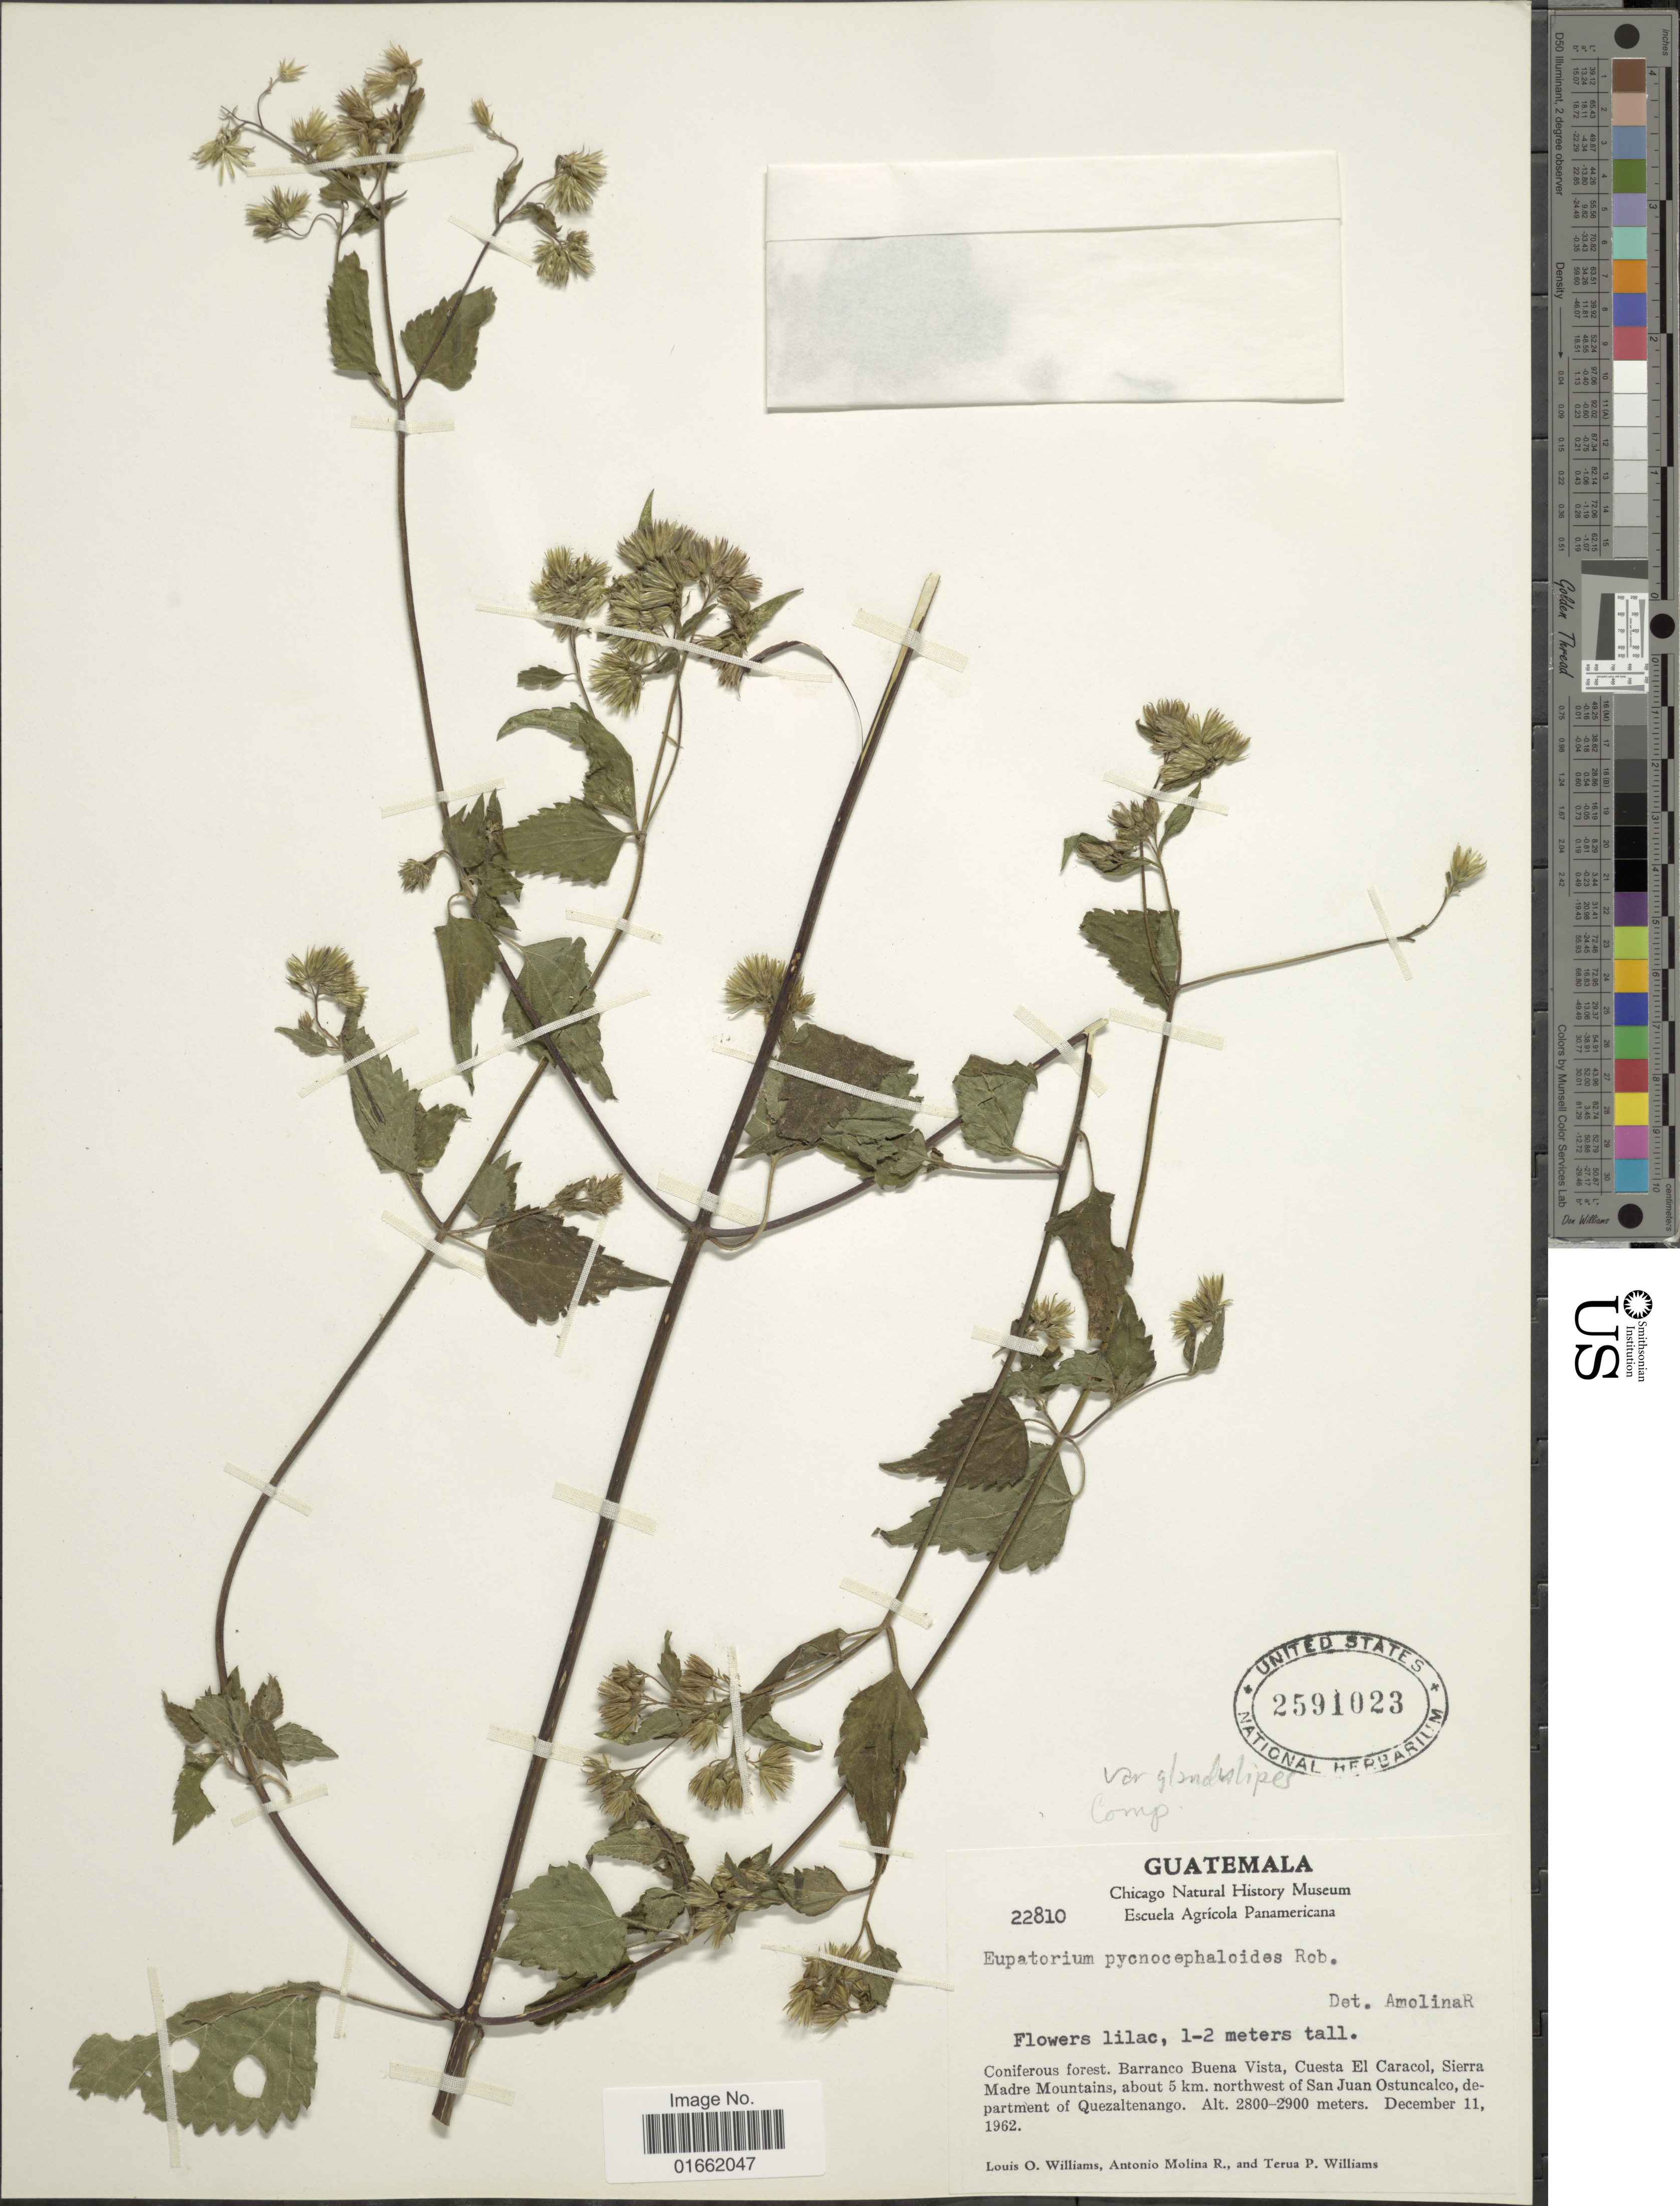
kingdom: Plantae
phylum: Tracheophyta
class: Magnoliopsida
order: Asterales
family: Asteraceae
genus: Fleischmannia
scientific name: Fleischmannia pycnocephaloides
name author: (B.L. Rob.) R.M. King & H. Rob.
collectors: L. O. Williams, A. Molina R. & T. P. Williams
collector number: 22810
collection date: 1962-12-11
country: Guatemala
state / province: Quetzaltenango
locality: Barranco Buena Vista, Cuesta El Caracol, Sierra Madre Mountains, about 5 km. northwest of San Juan Ostuncalco, department of Quezaltenango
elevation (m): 2800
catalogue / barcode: US 2591023